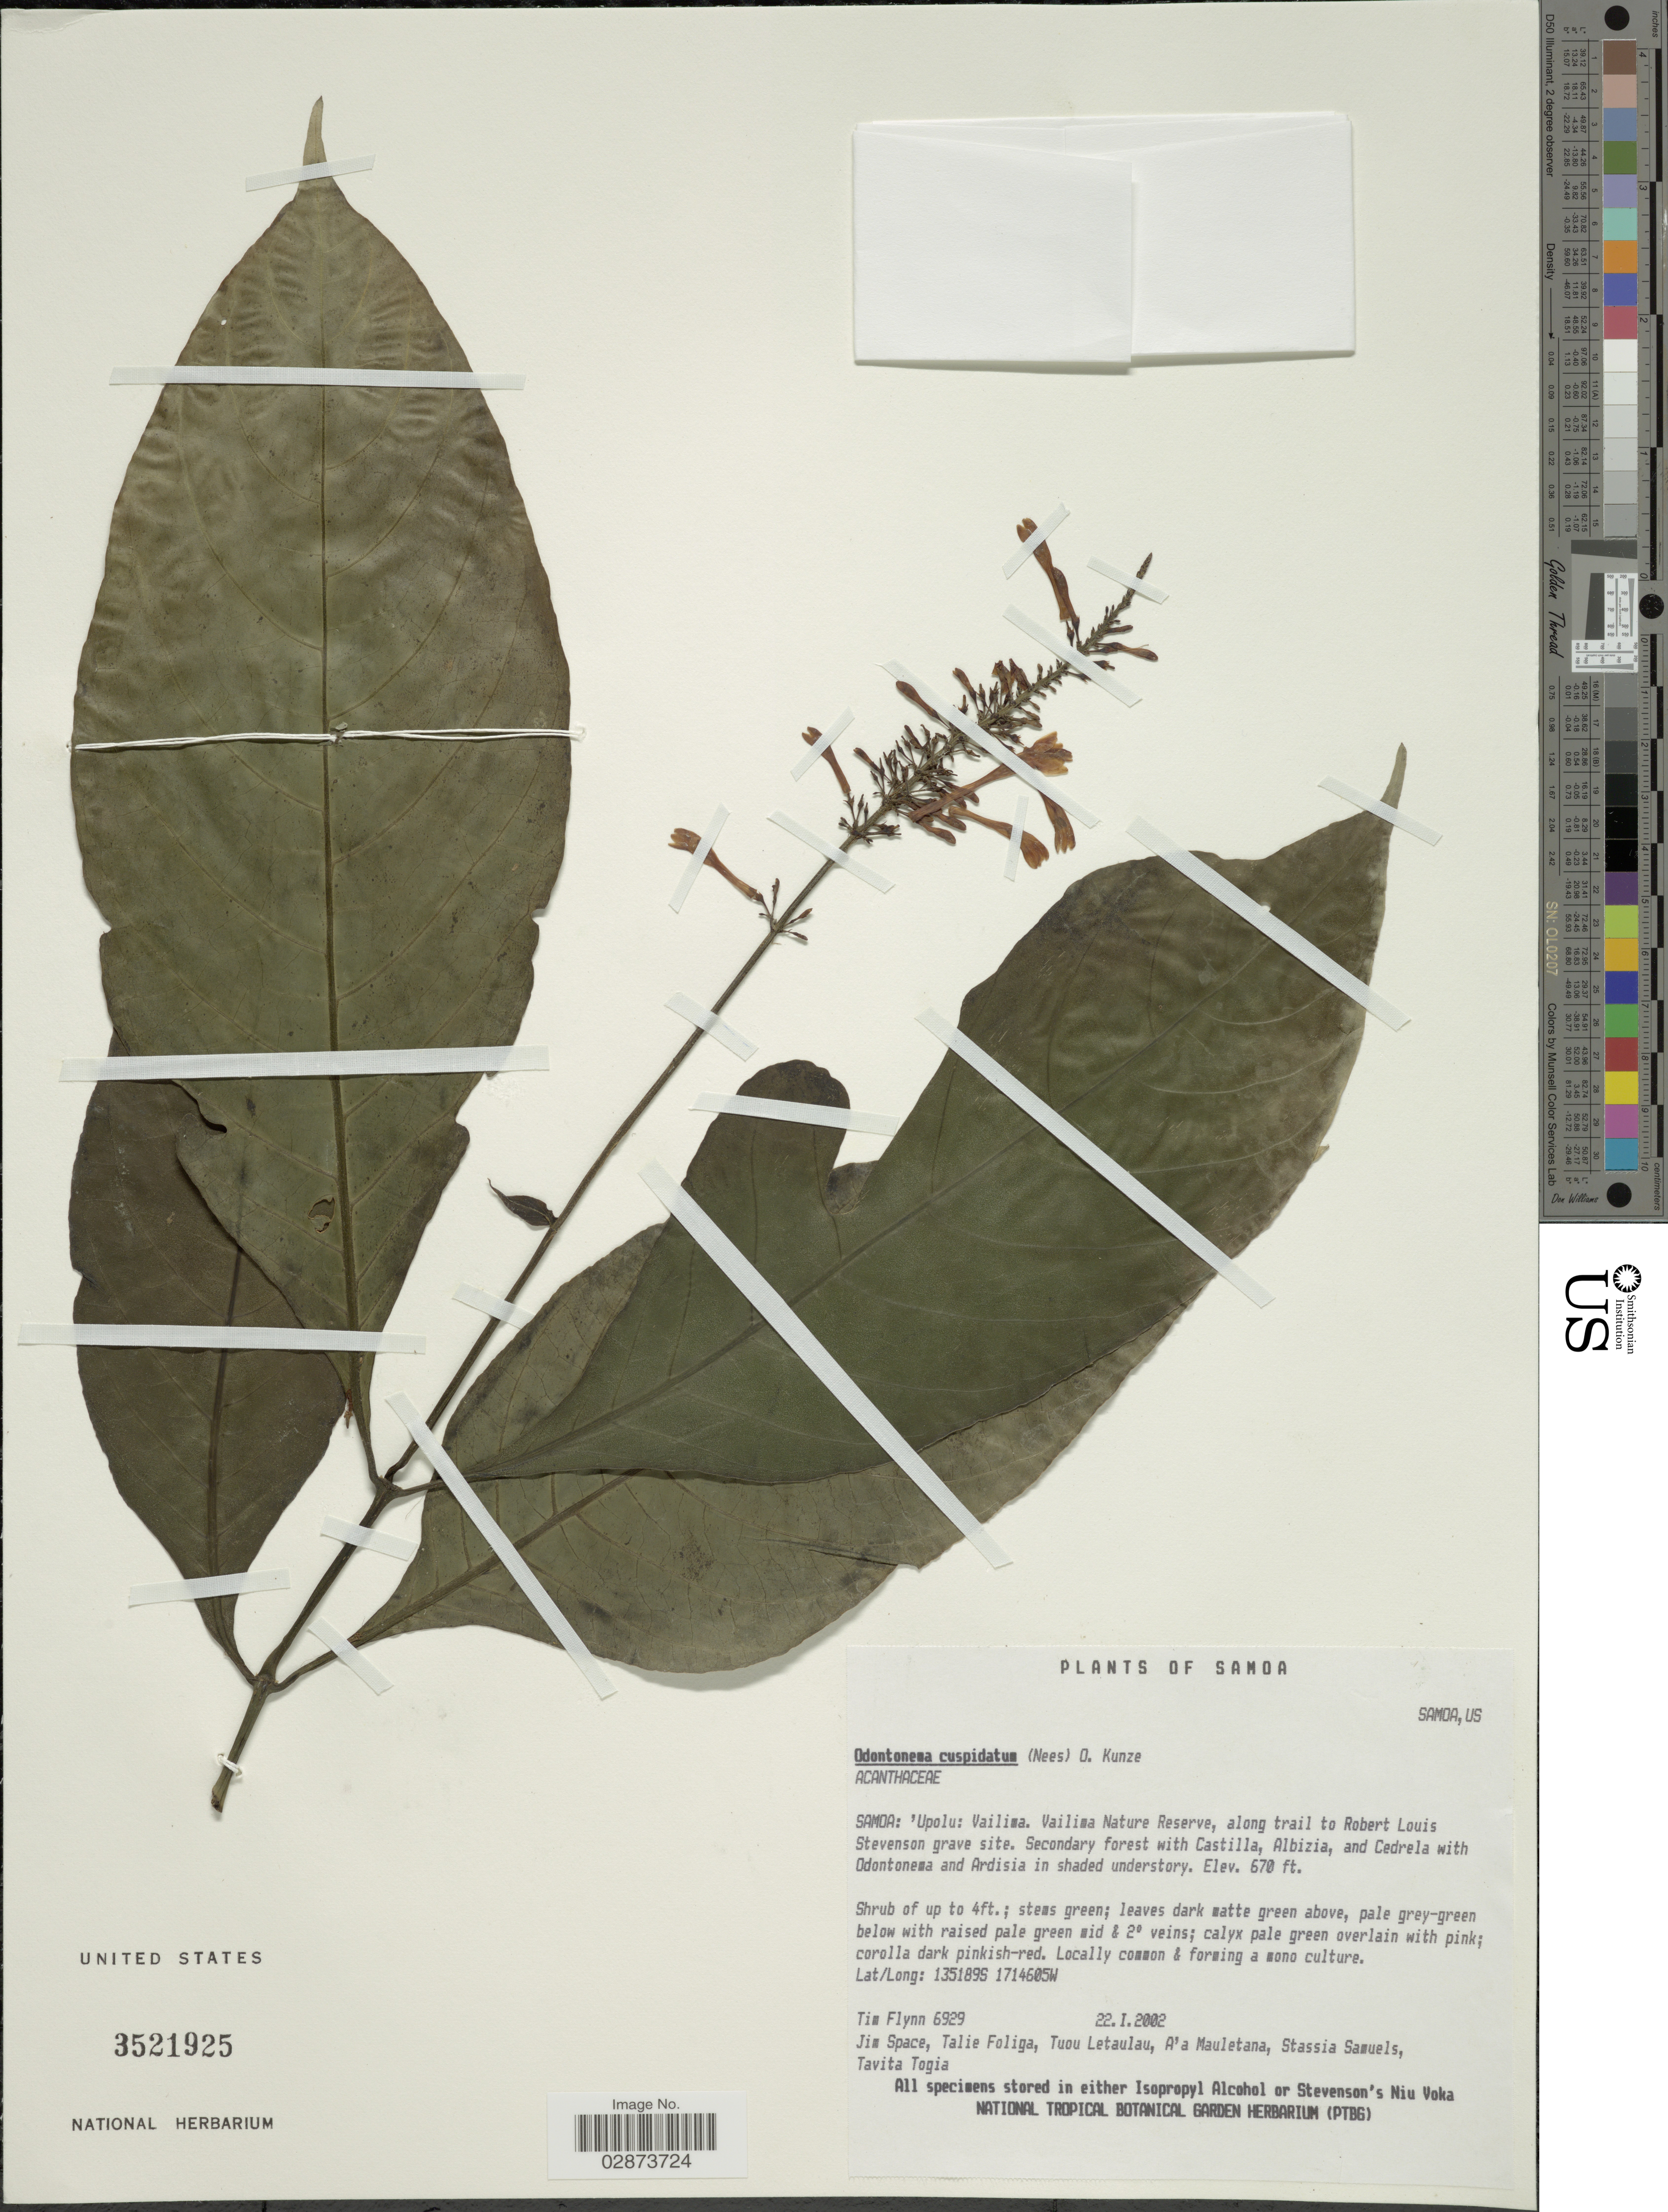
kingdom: Plantae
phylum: Tracheophyta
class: Magnoliopsida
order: Lamiales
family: Acanthaceae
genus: Odontonema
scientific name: Odontonema cuspidatum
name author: (Nees) Kuntze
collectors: T. Flynn, J. Space, T. Foliga, T. Letaulau & et al.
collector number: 6929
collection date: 2002-01-22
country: Samoa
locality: Samoa: 'Upolu: Vailima. Vailima Nature Reserve, along trail to Robert Louis Stevenson grave site.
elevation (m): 204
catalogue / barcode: US 3521925